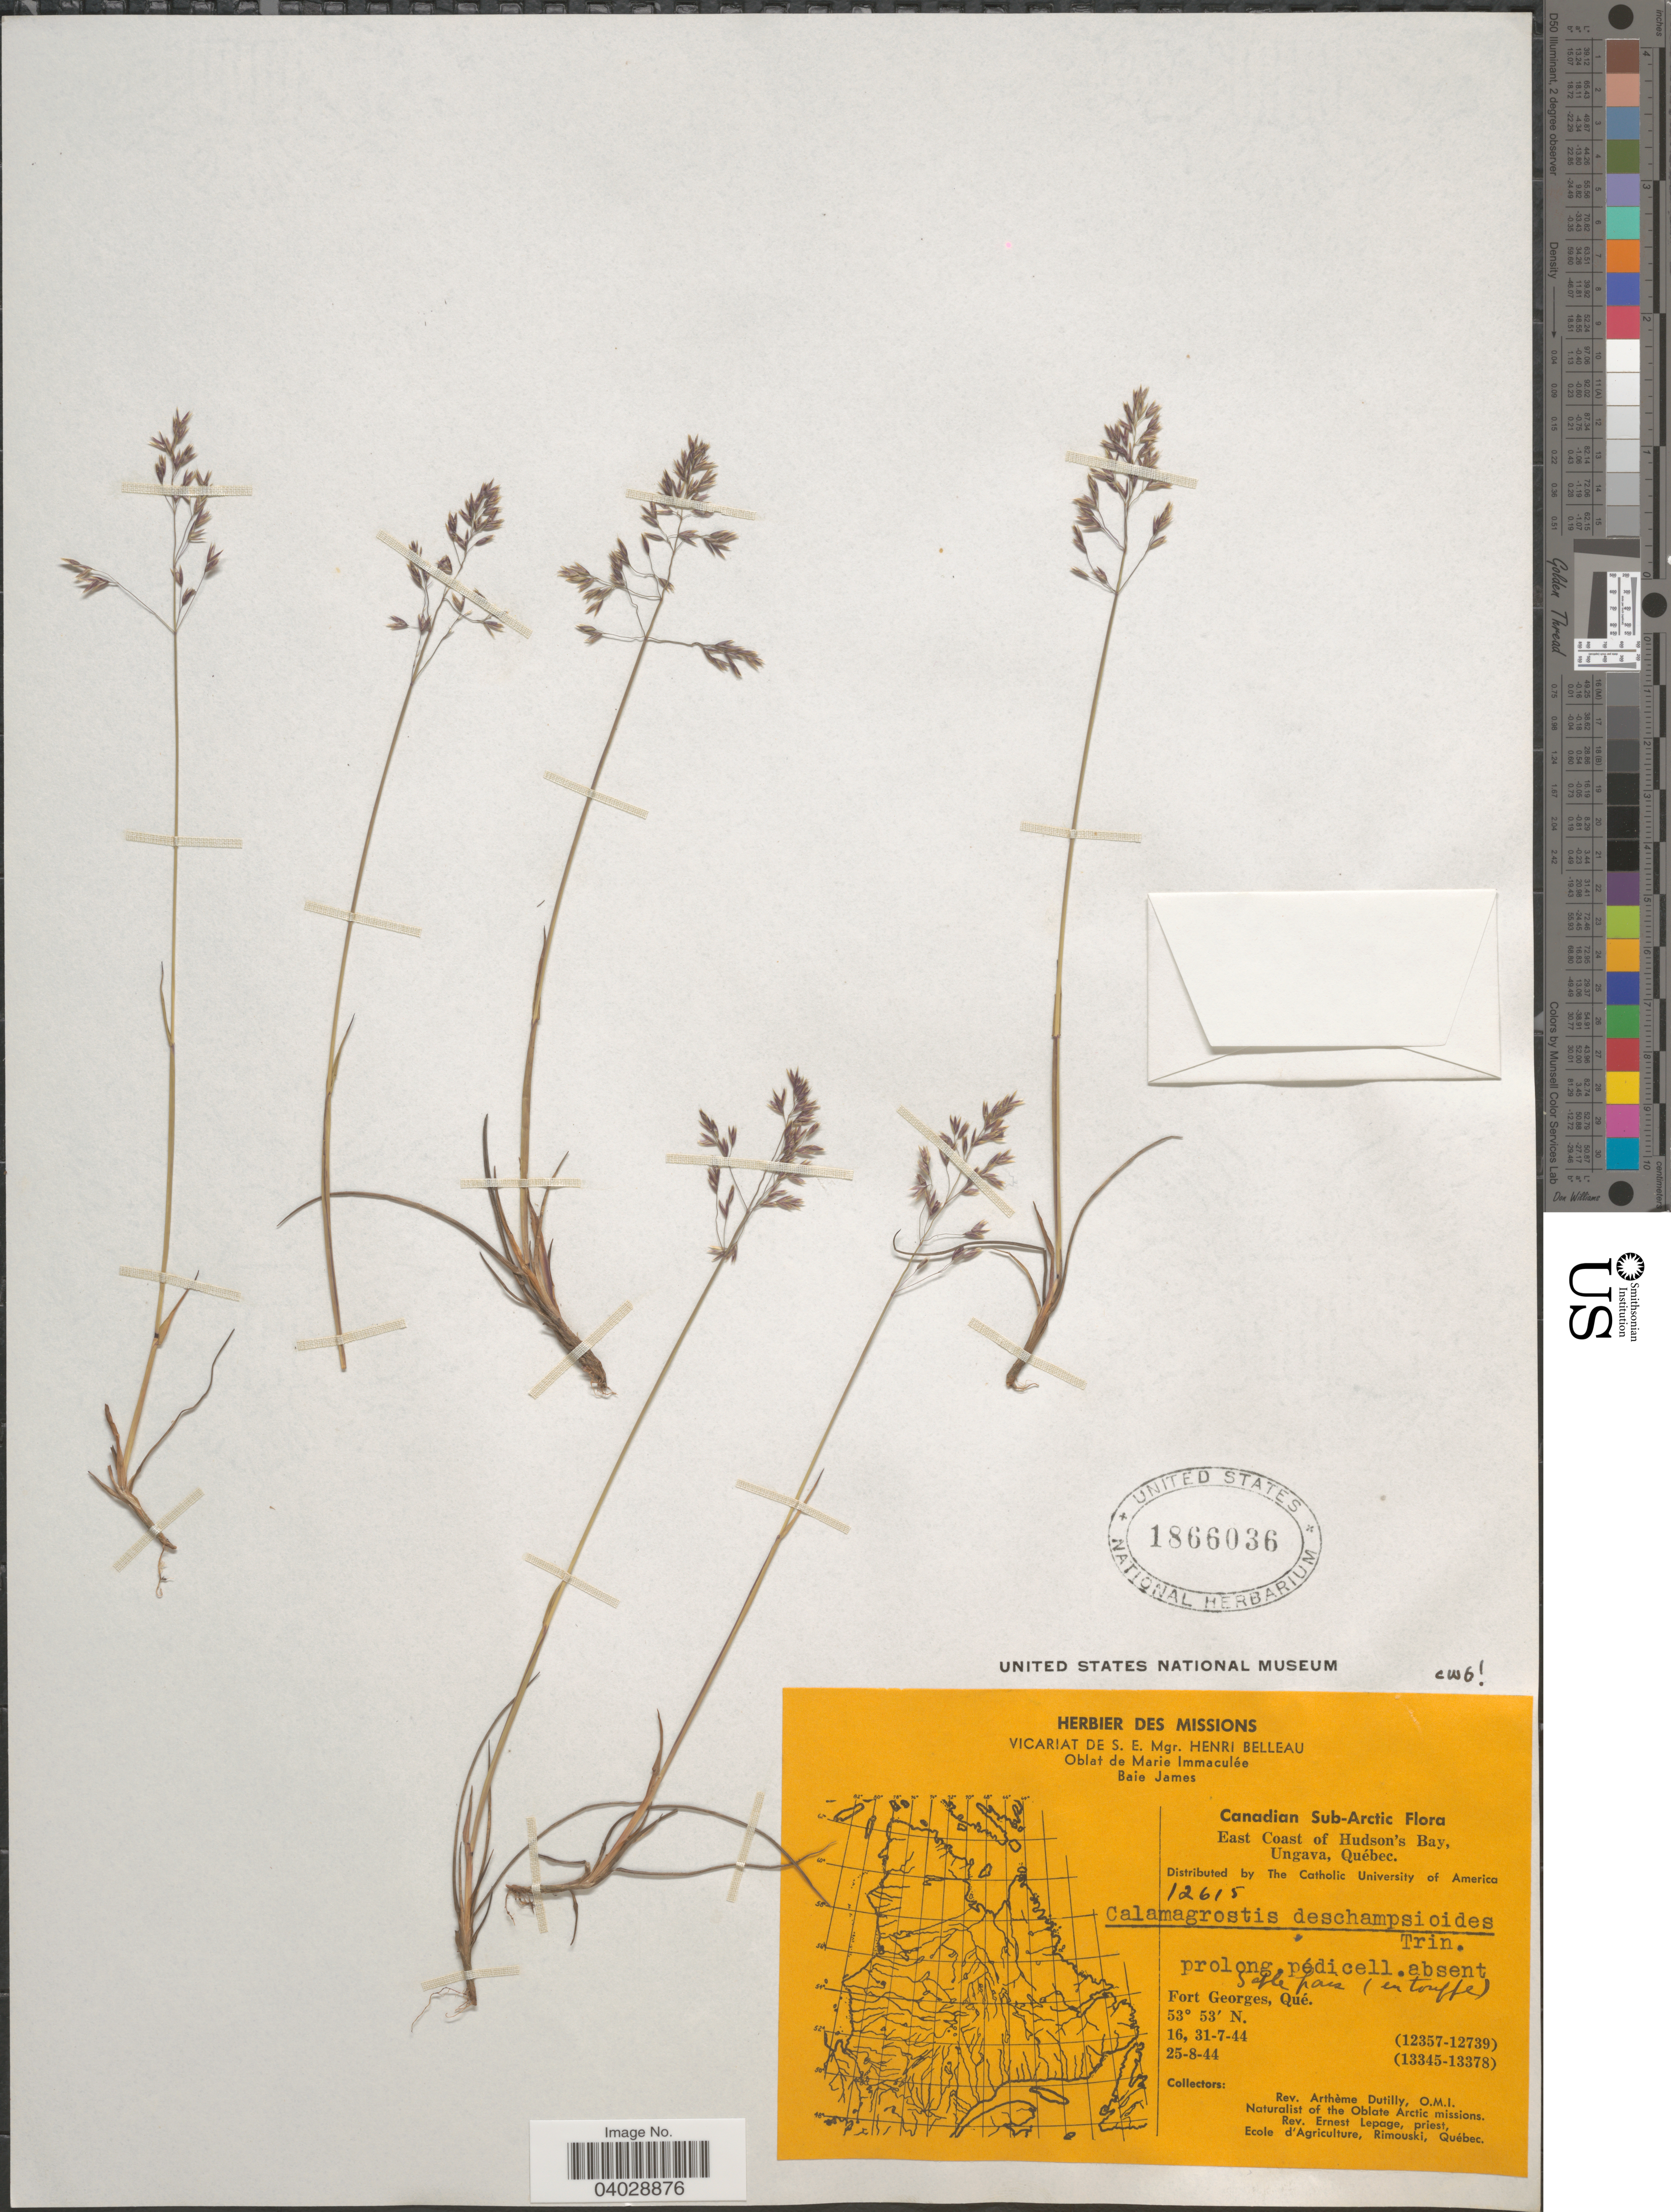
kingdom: Plantae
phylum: Tracheophyta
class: Liliopsida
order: Poales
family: Poaceae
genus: Calamagrostis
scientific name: Calamagrostis deschampsioides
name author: Trin.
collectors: A. Dutilly & E. Lepage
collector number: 12615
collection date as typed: Transcribed d/m/y: 16/7/44 to 25/8/44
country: Canada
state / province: Quebec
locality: Canadian Sub-Arctic. East Coast of Hudson's Bay, Ungava. Fort Georges.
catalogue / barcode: US 1866036